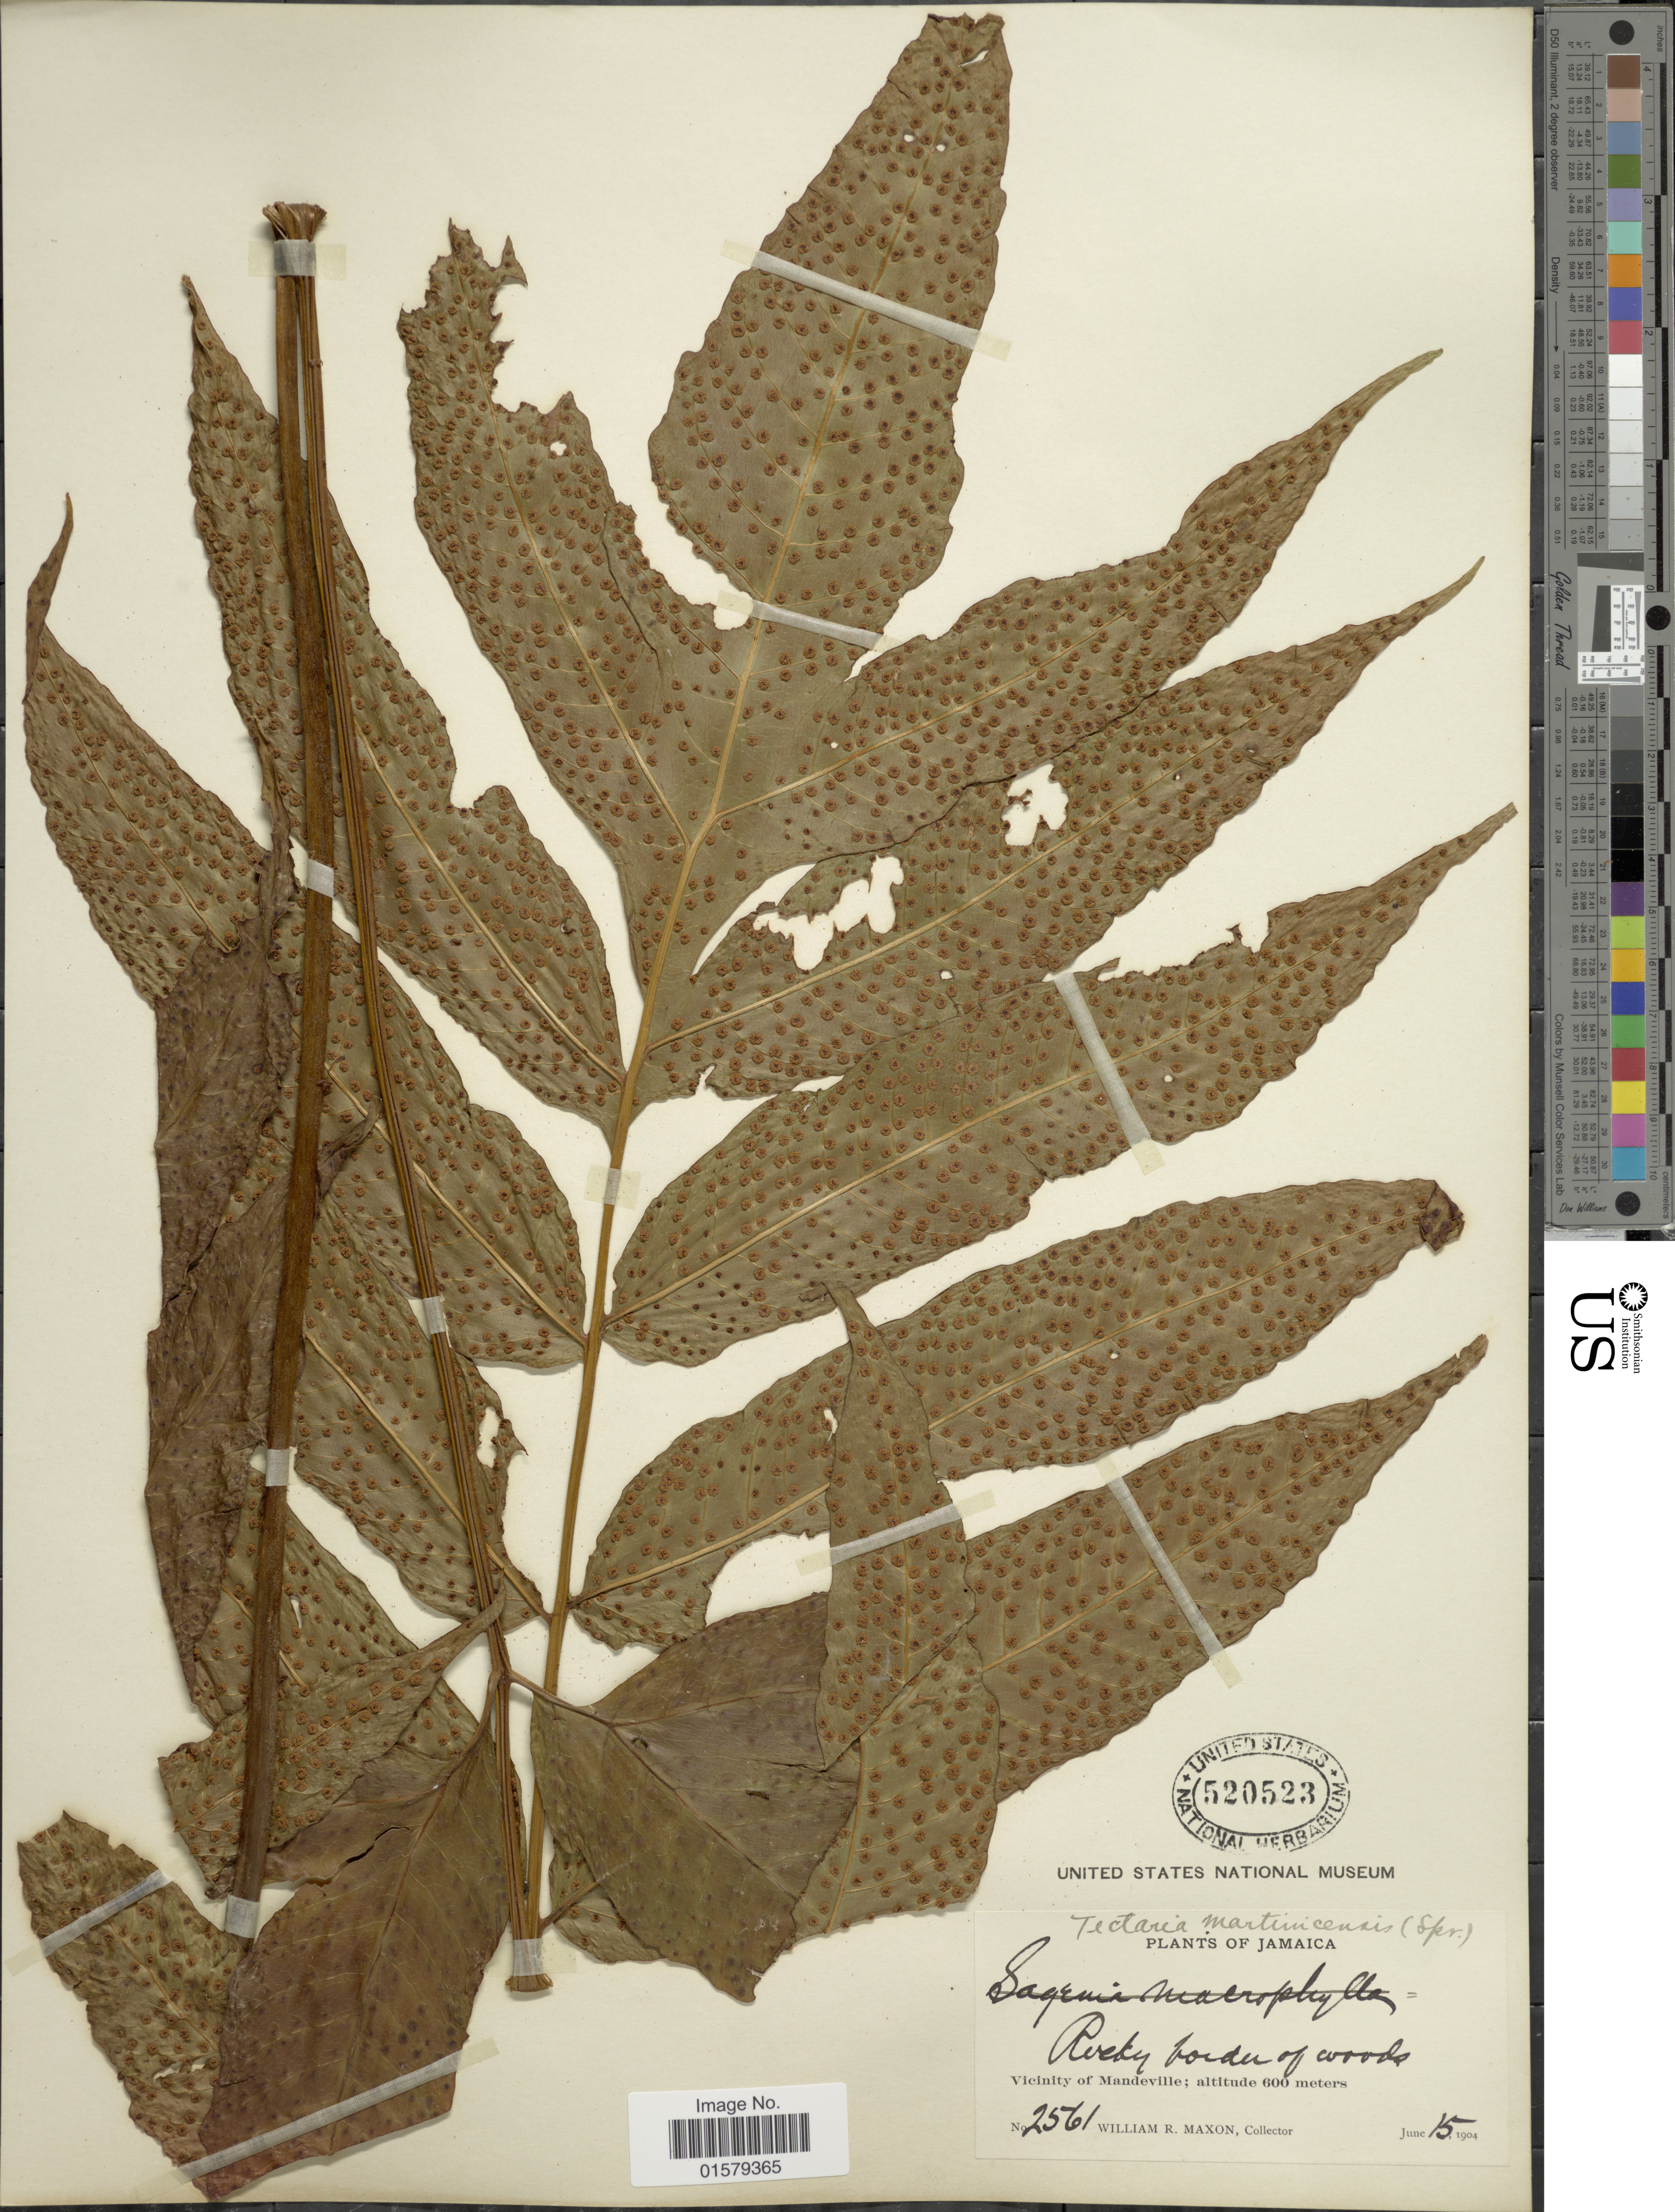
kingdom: Plantae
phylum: Tracheophyta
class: Polypodiopsida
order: Polypodiales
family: Tectariaceae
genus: Tectaria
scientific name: Tectaria incisa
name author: Cav.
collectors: W. R. Maxon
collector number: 2561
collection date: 1904-06-15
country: Jamaica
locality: Vicinity of Mandeville, rocky border of woods.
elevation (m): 600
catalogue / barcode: US 520523